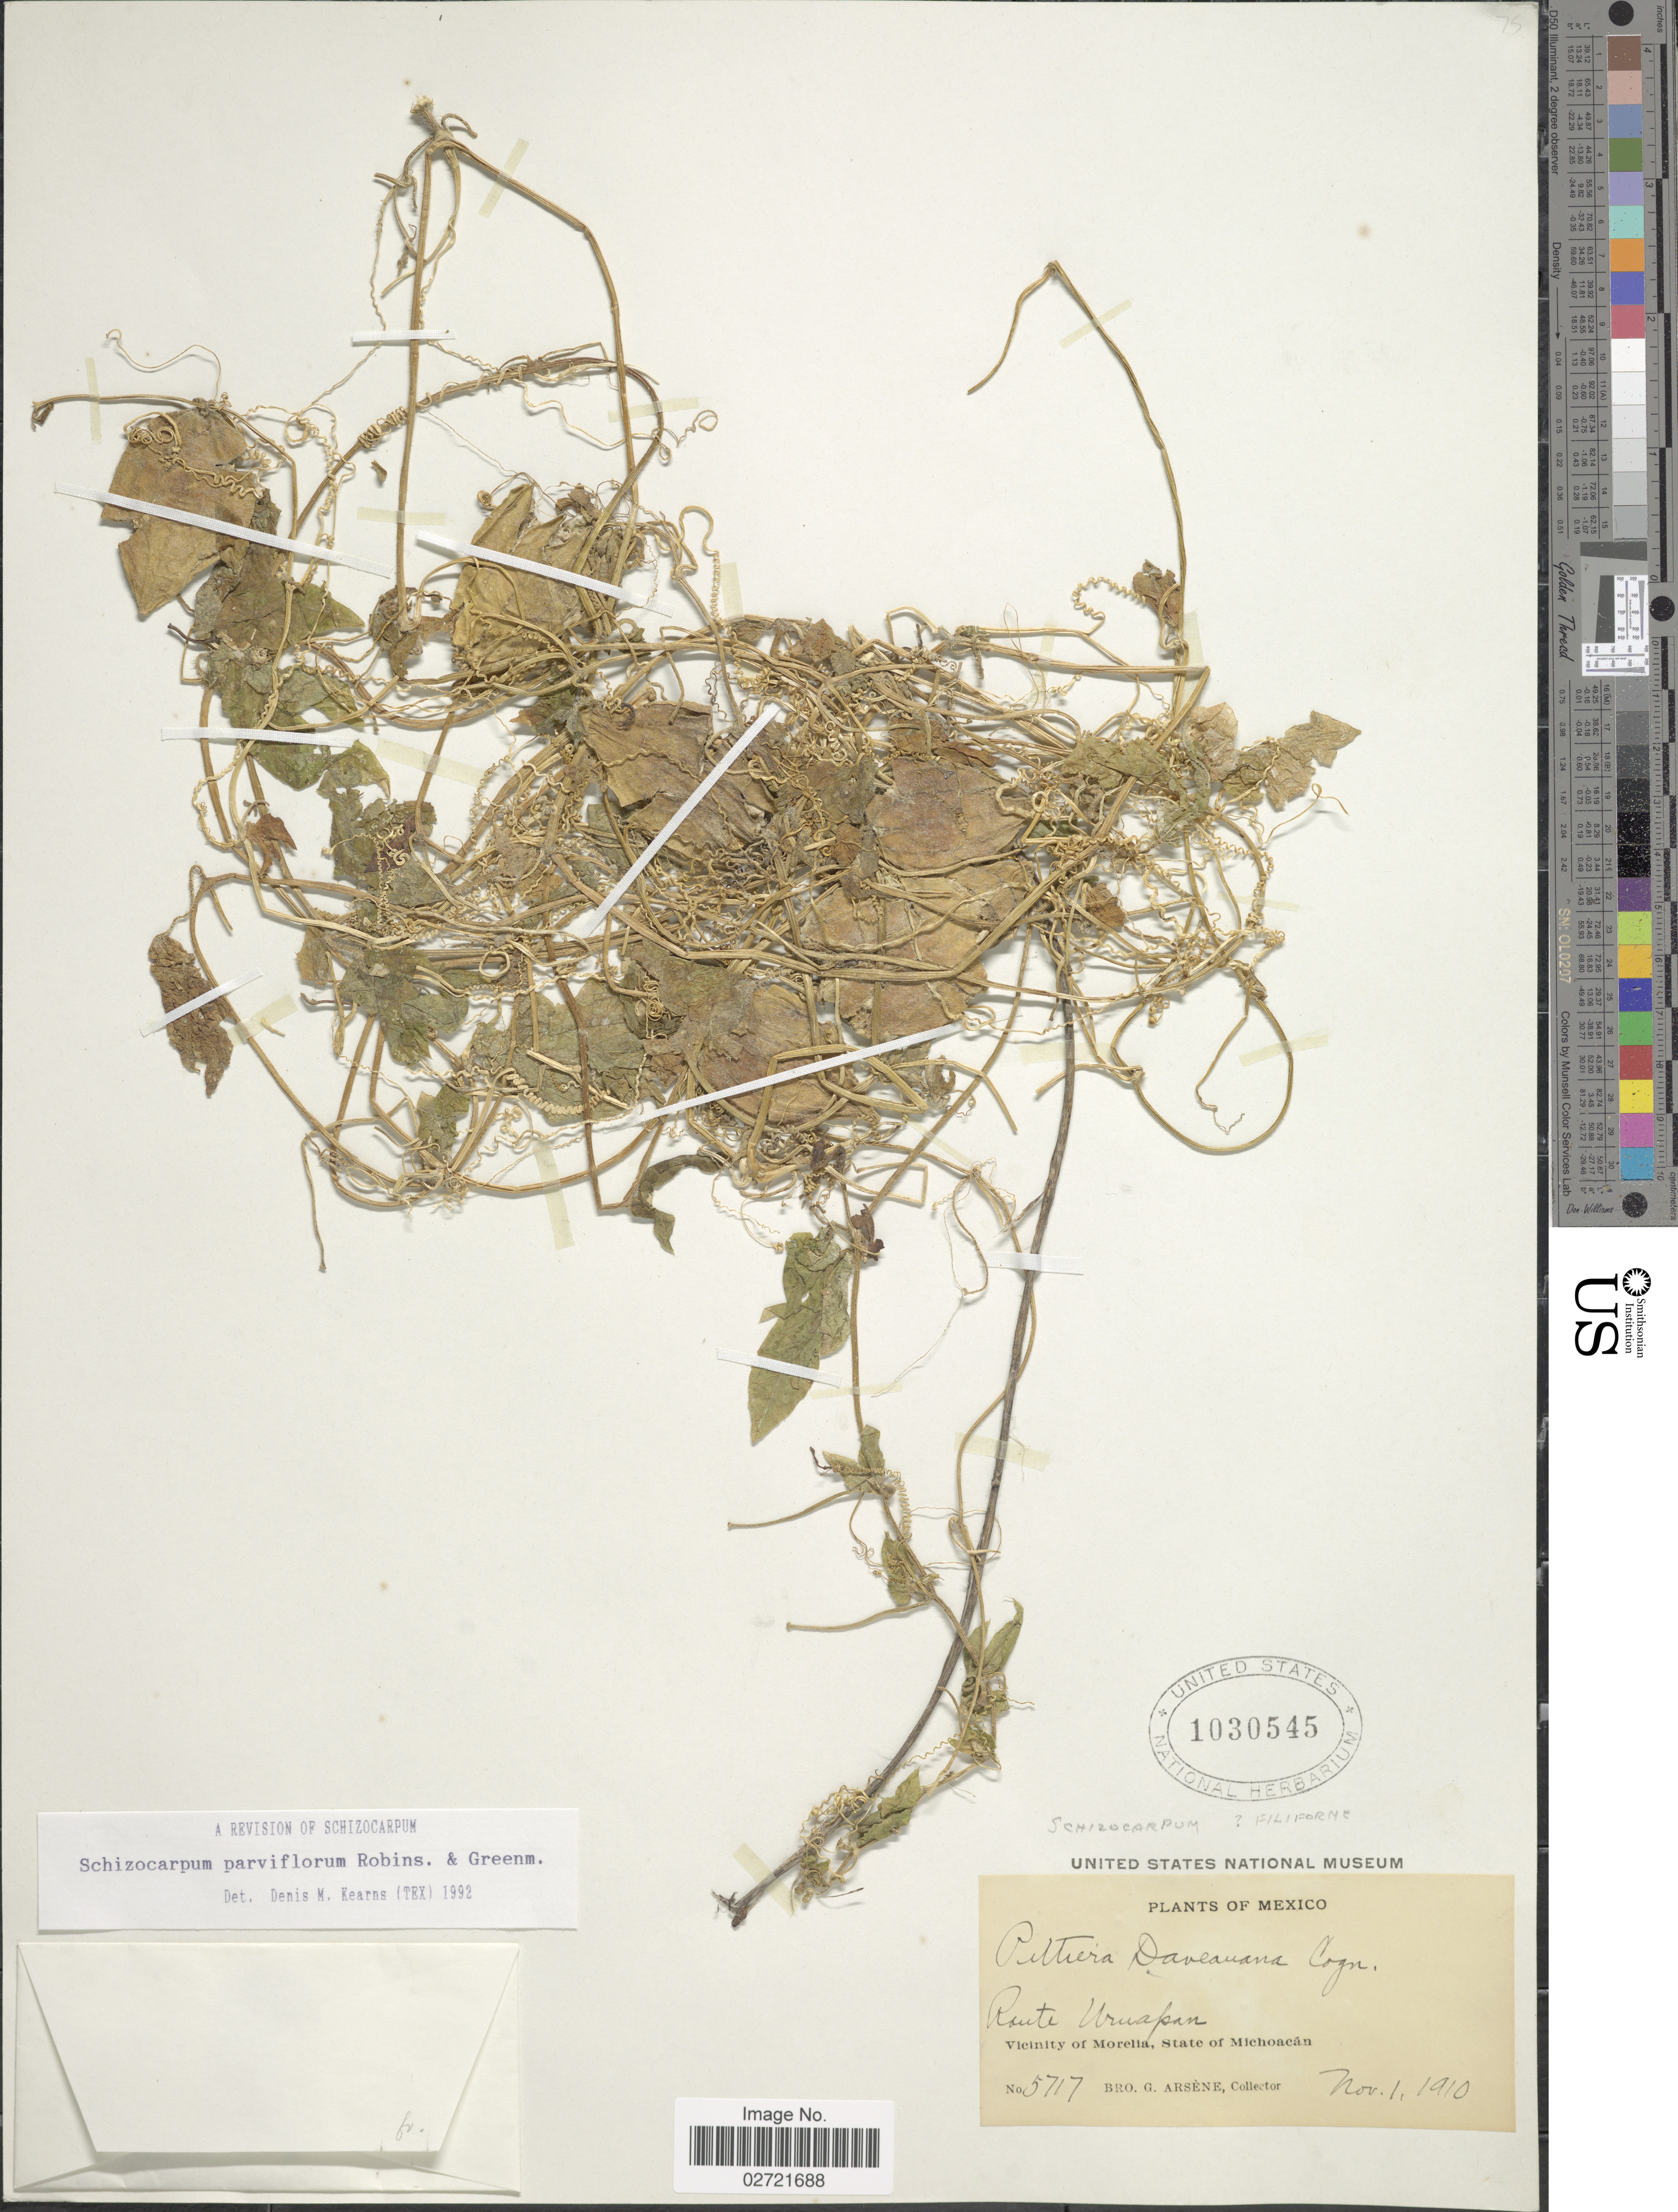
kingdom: Plantae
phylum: Tracheophyta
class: Magnoliopsida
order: Cucurbitales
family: Cucurbitaceae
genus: Schizocarpum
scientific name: Schizocarpum parviflorum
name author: B.L. Rob. & Greenm.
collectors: Bro. G. Arsène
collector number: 5717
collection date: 1910-11-01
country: Mexico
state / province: Michoacán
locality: Route Uruapan, Vicinity of Morelia, State of Michoacan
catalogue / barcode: US 1030545